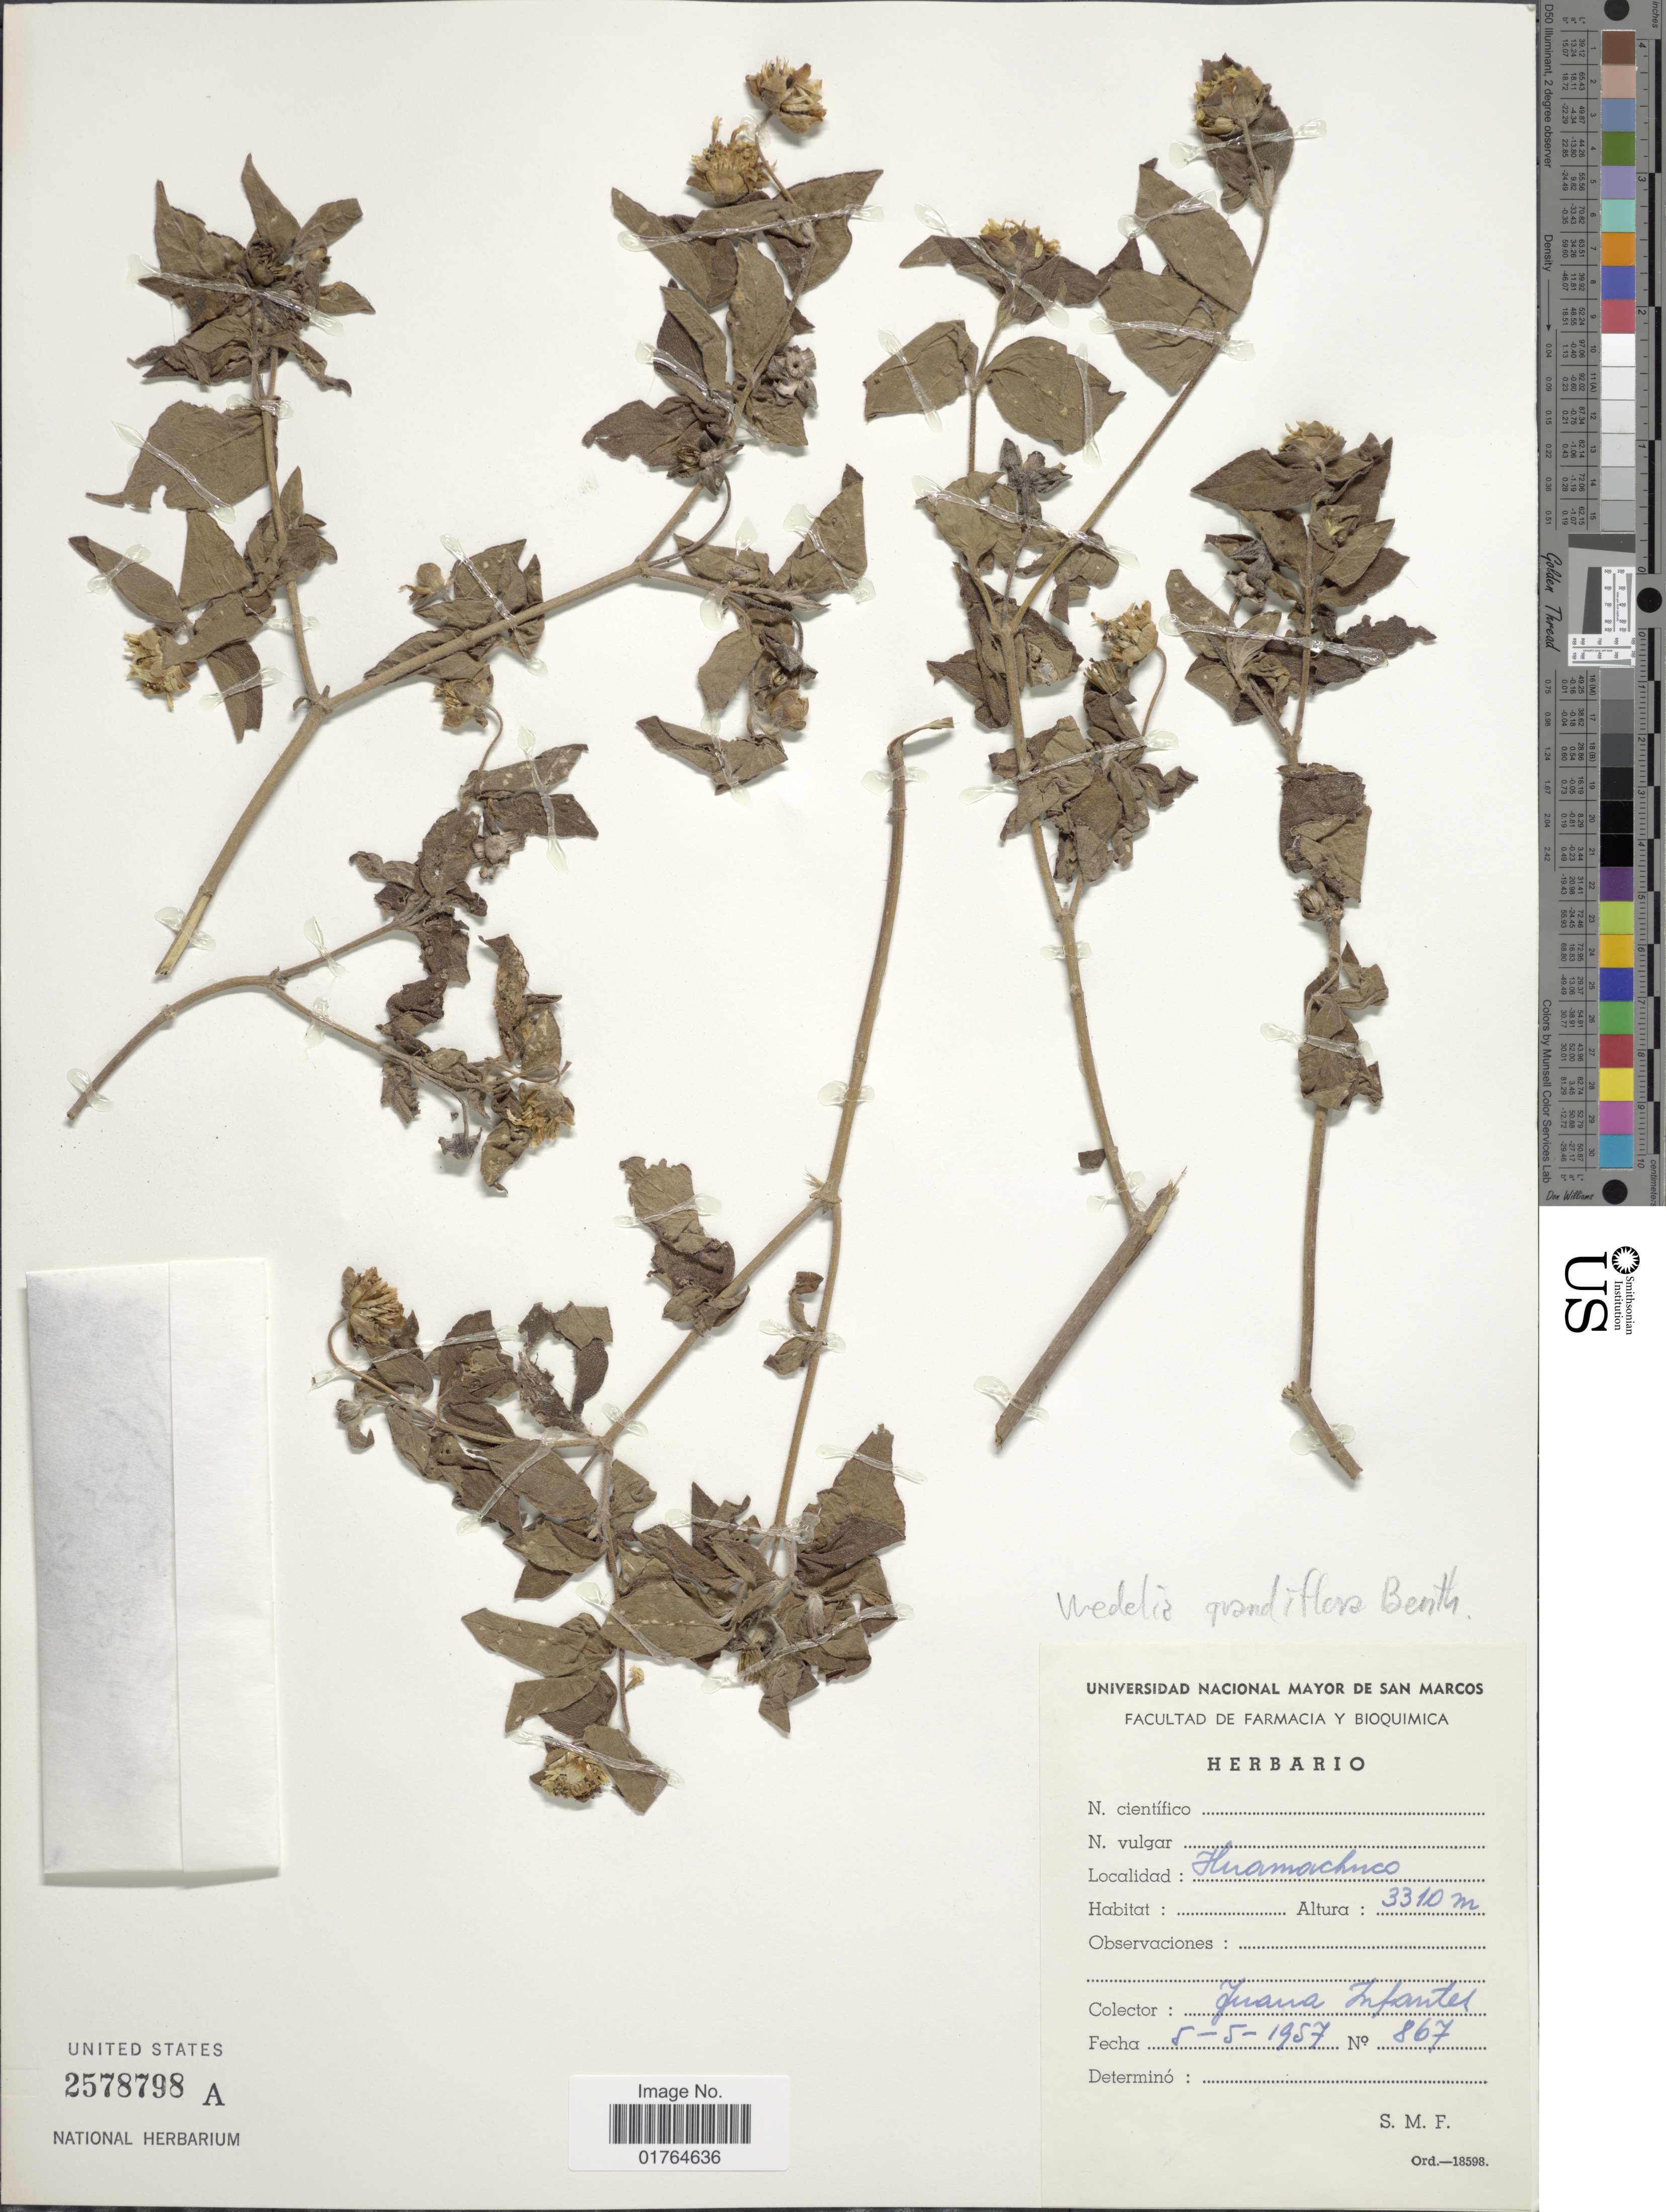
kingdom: Plantae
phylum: Tracheophyta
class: Magnoliopsida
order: Asterales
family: Asteraceae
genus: Wedelia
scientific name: Wedelia latifolia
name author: DC.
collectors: J. Infantes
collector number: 867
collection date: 1957-05-05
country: Peru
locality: Huamachuco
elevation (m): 3310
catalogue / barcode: US 2578798A